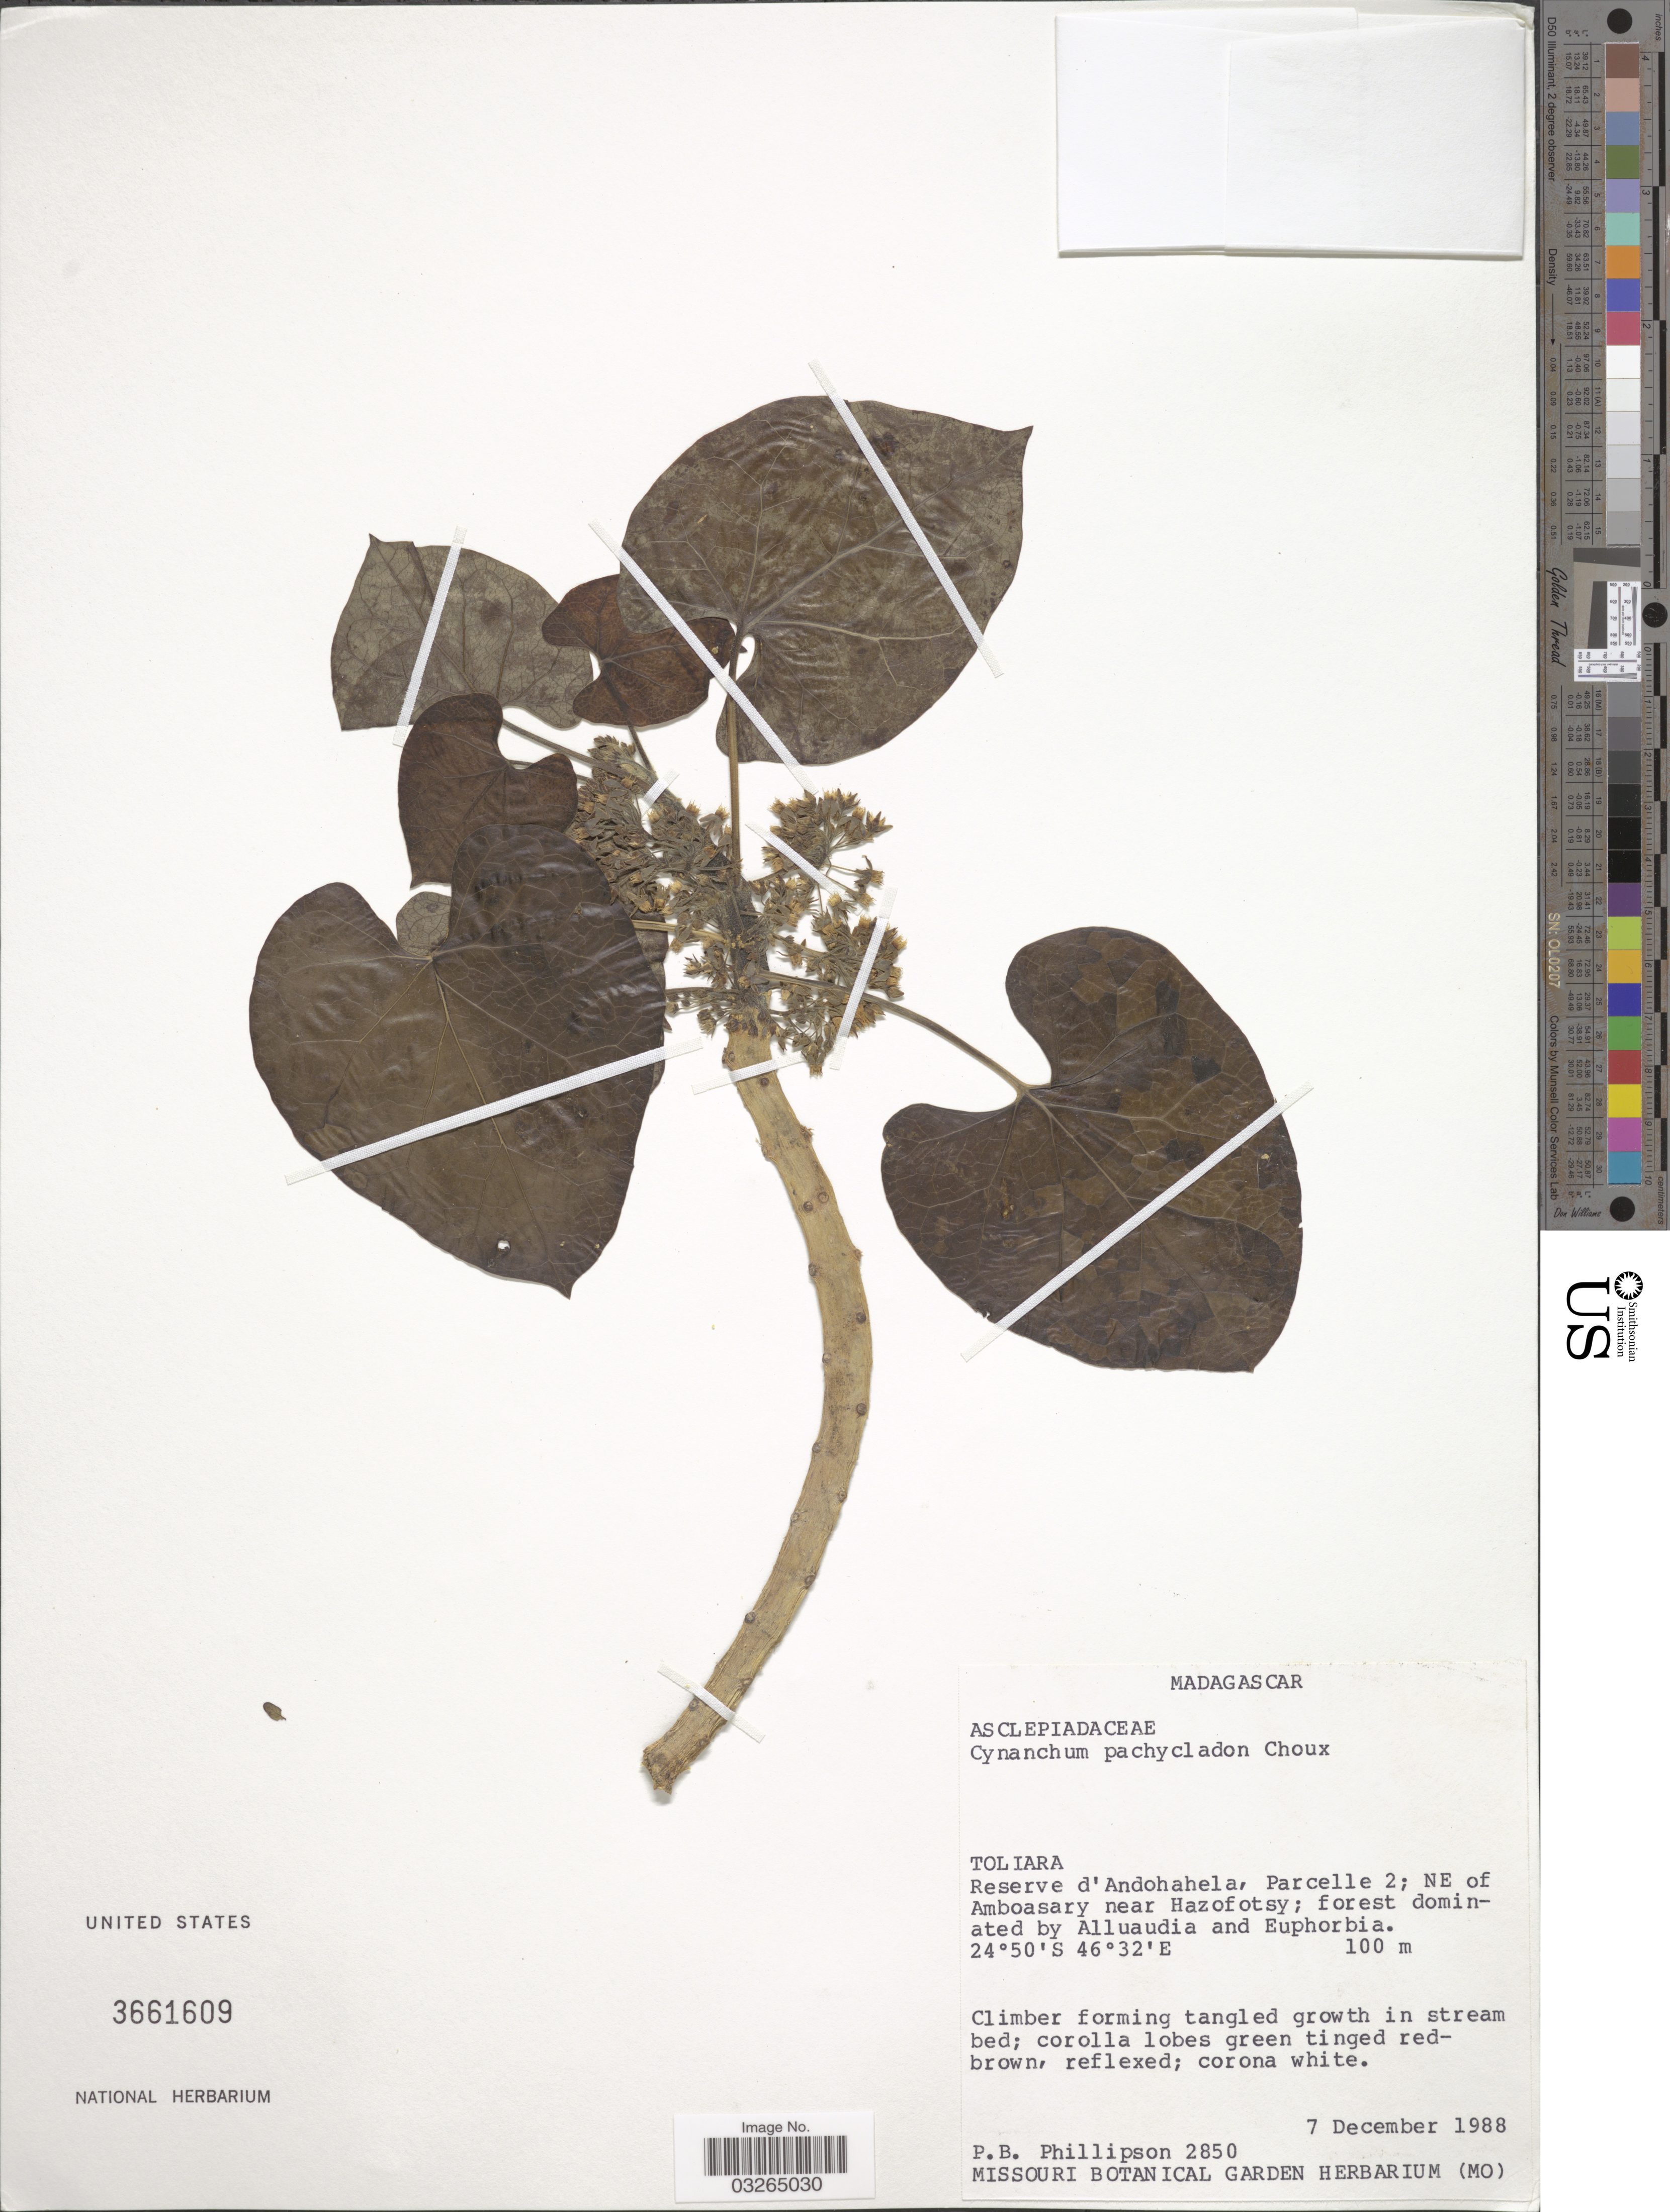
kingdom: Plantae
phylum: Tracheophyta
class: Magnoliopsida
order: Gentianales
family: Apocynaceae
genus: Cynanchum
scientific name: Cynanchum pachycladon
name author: Choux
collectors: P. B. Phillipson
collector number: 2850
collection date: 1988-12-07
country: Madagascar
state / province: Anosy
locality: Reserve d'Andohahela, Parcelle 2; NE of Amboasary near Hazofotsy.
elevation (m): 100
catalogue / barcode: US 3661609